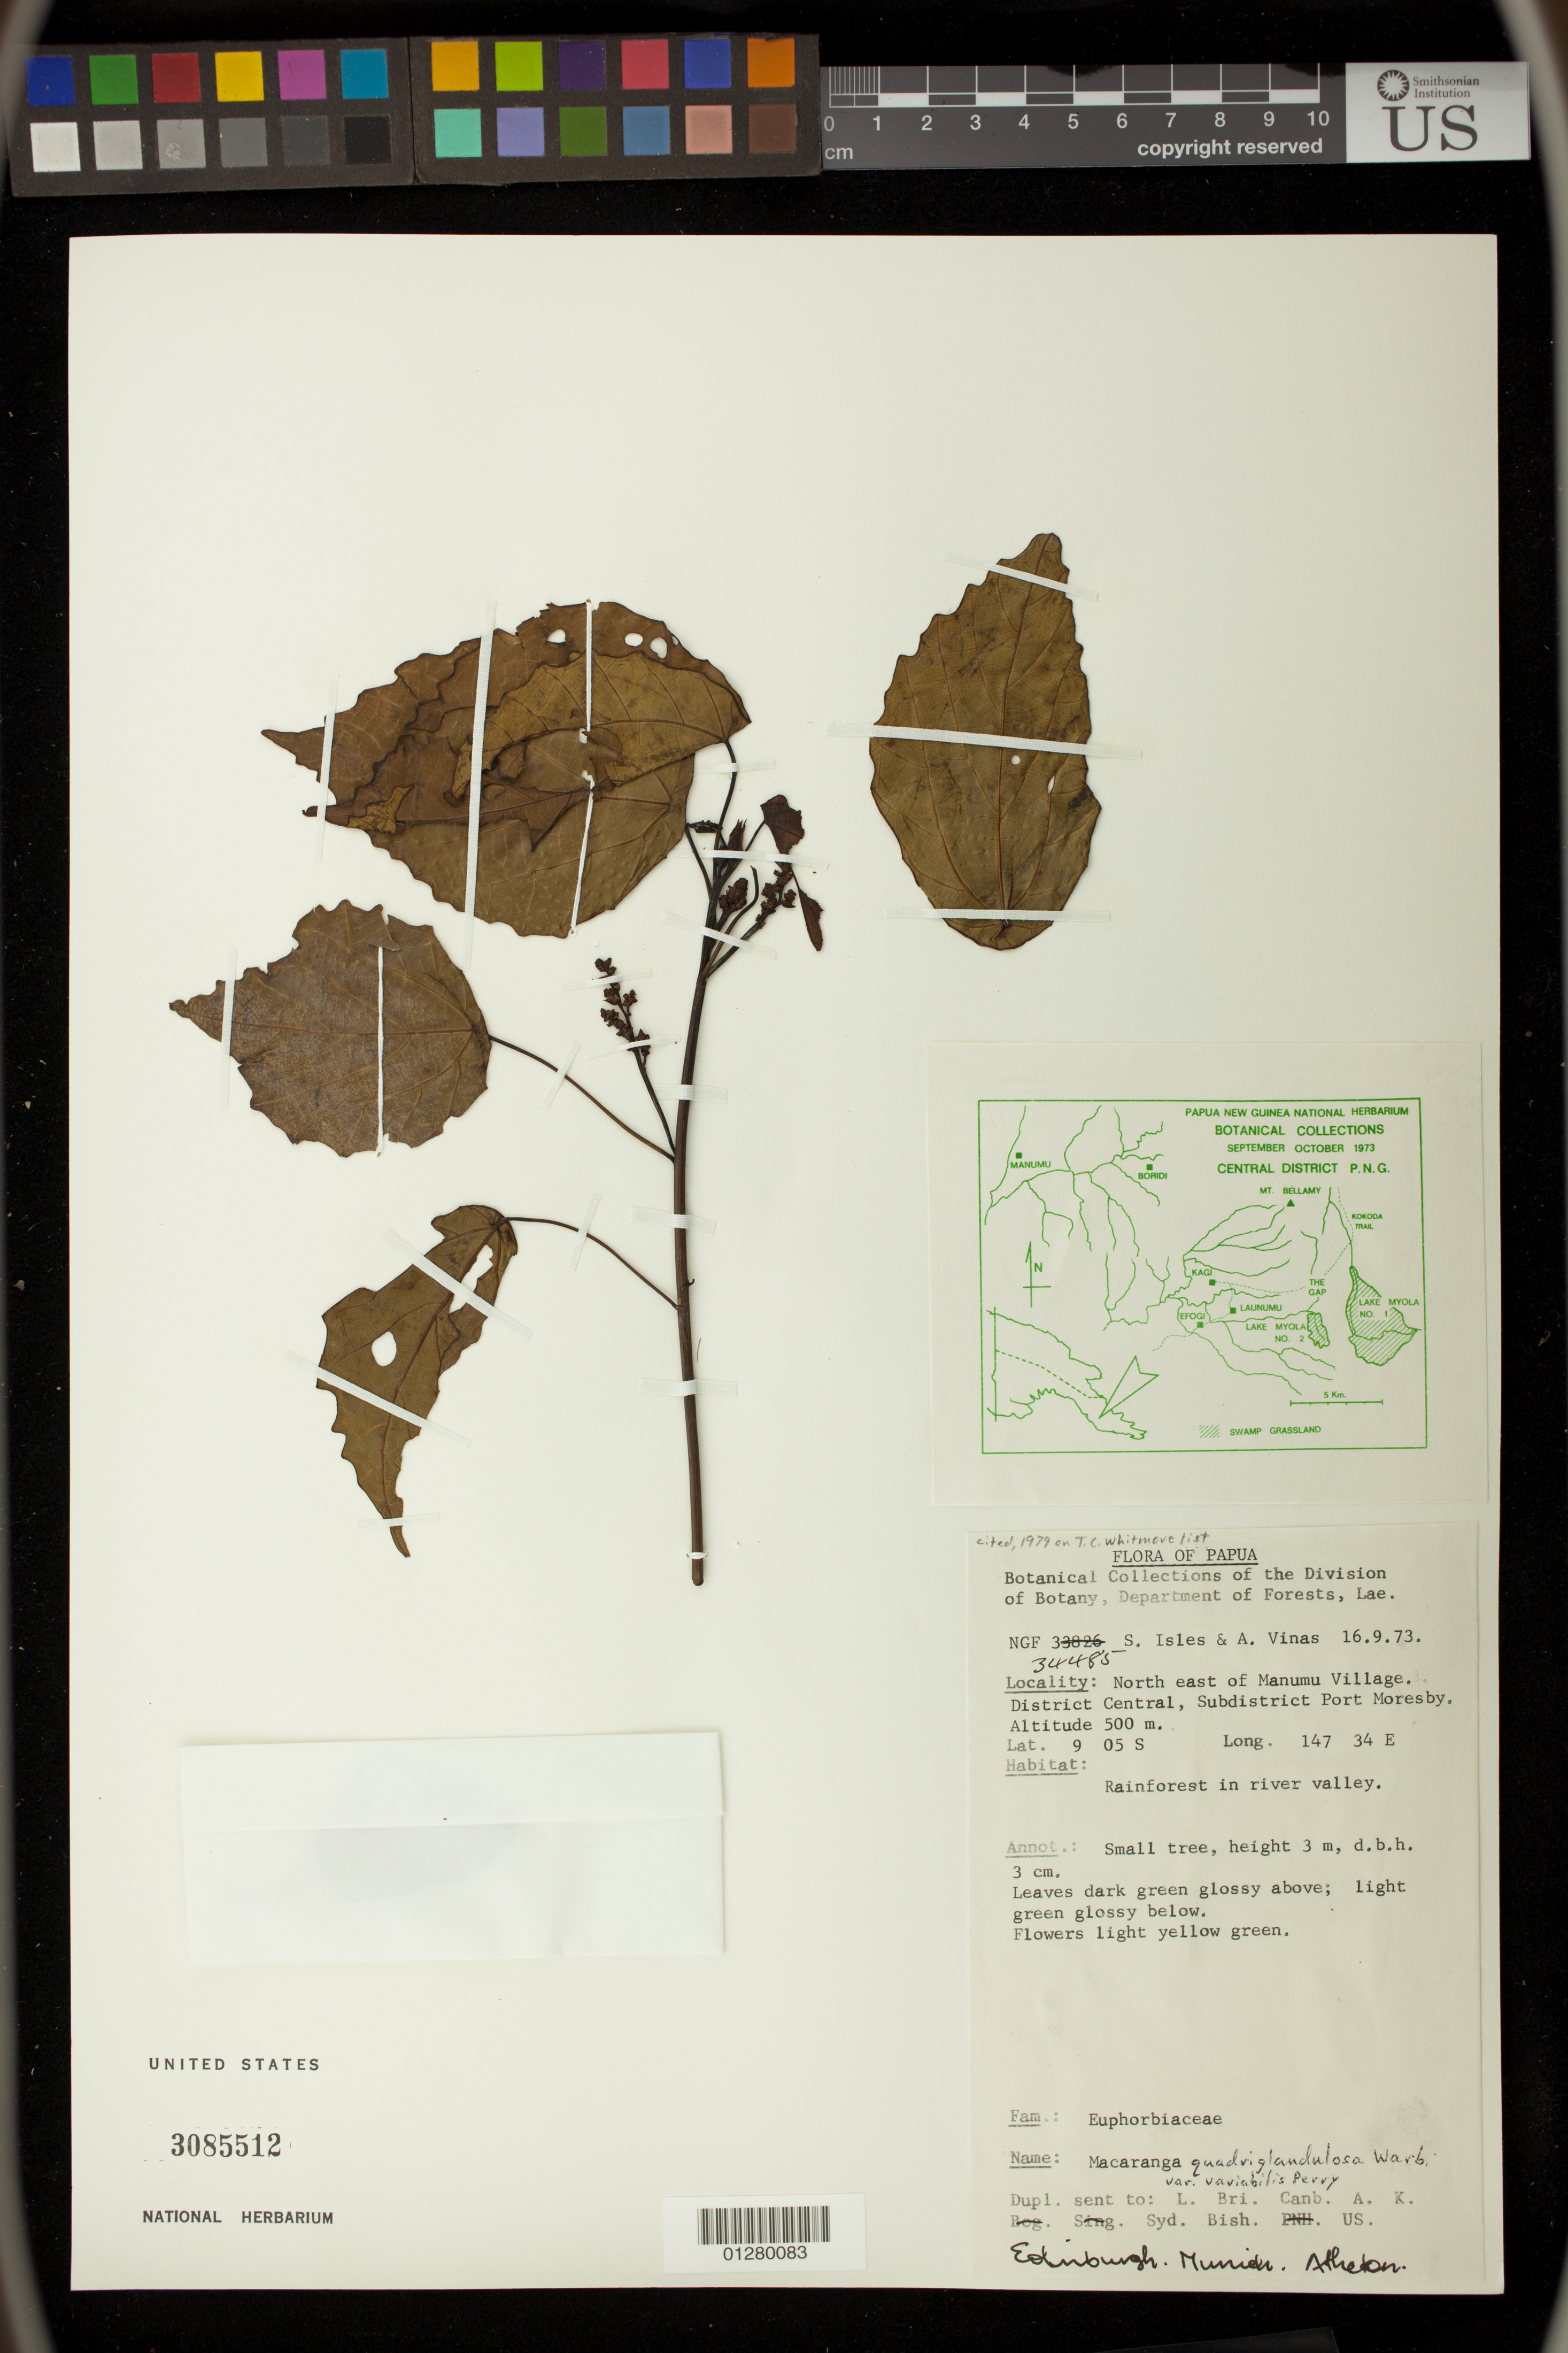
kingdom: Plantae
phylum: Tracheophyta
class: Magnoliopsida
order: Malpighiales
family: Euphorbiaceae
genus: Macaranga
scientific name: Macaranga quadriglandulosa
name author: Warb.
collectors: S. Isles & A. Vinas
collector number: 34485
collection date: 1973-09-16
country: Papua New Guinea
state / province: Central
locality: North east of Manumu Village. District Central, Subdistrict Port Moresby.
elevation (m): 500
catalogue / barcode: US 3085512